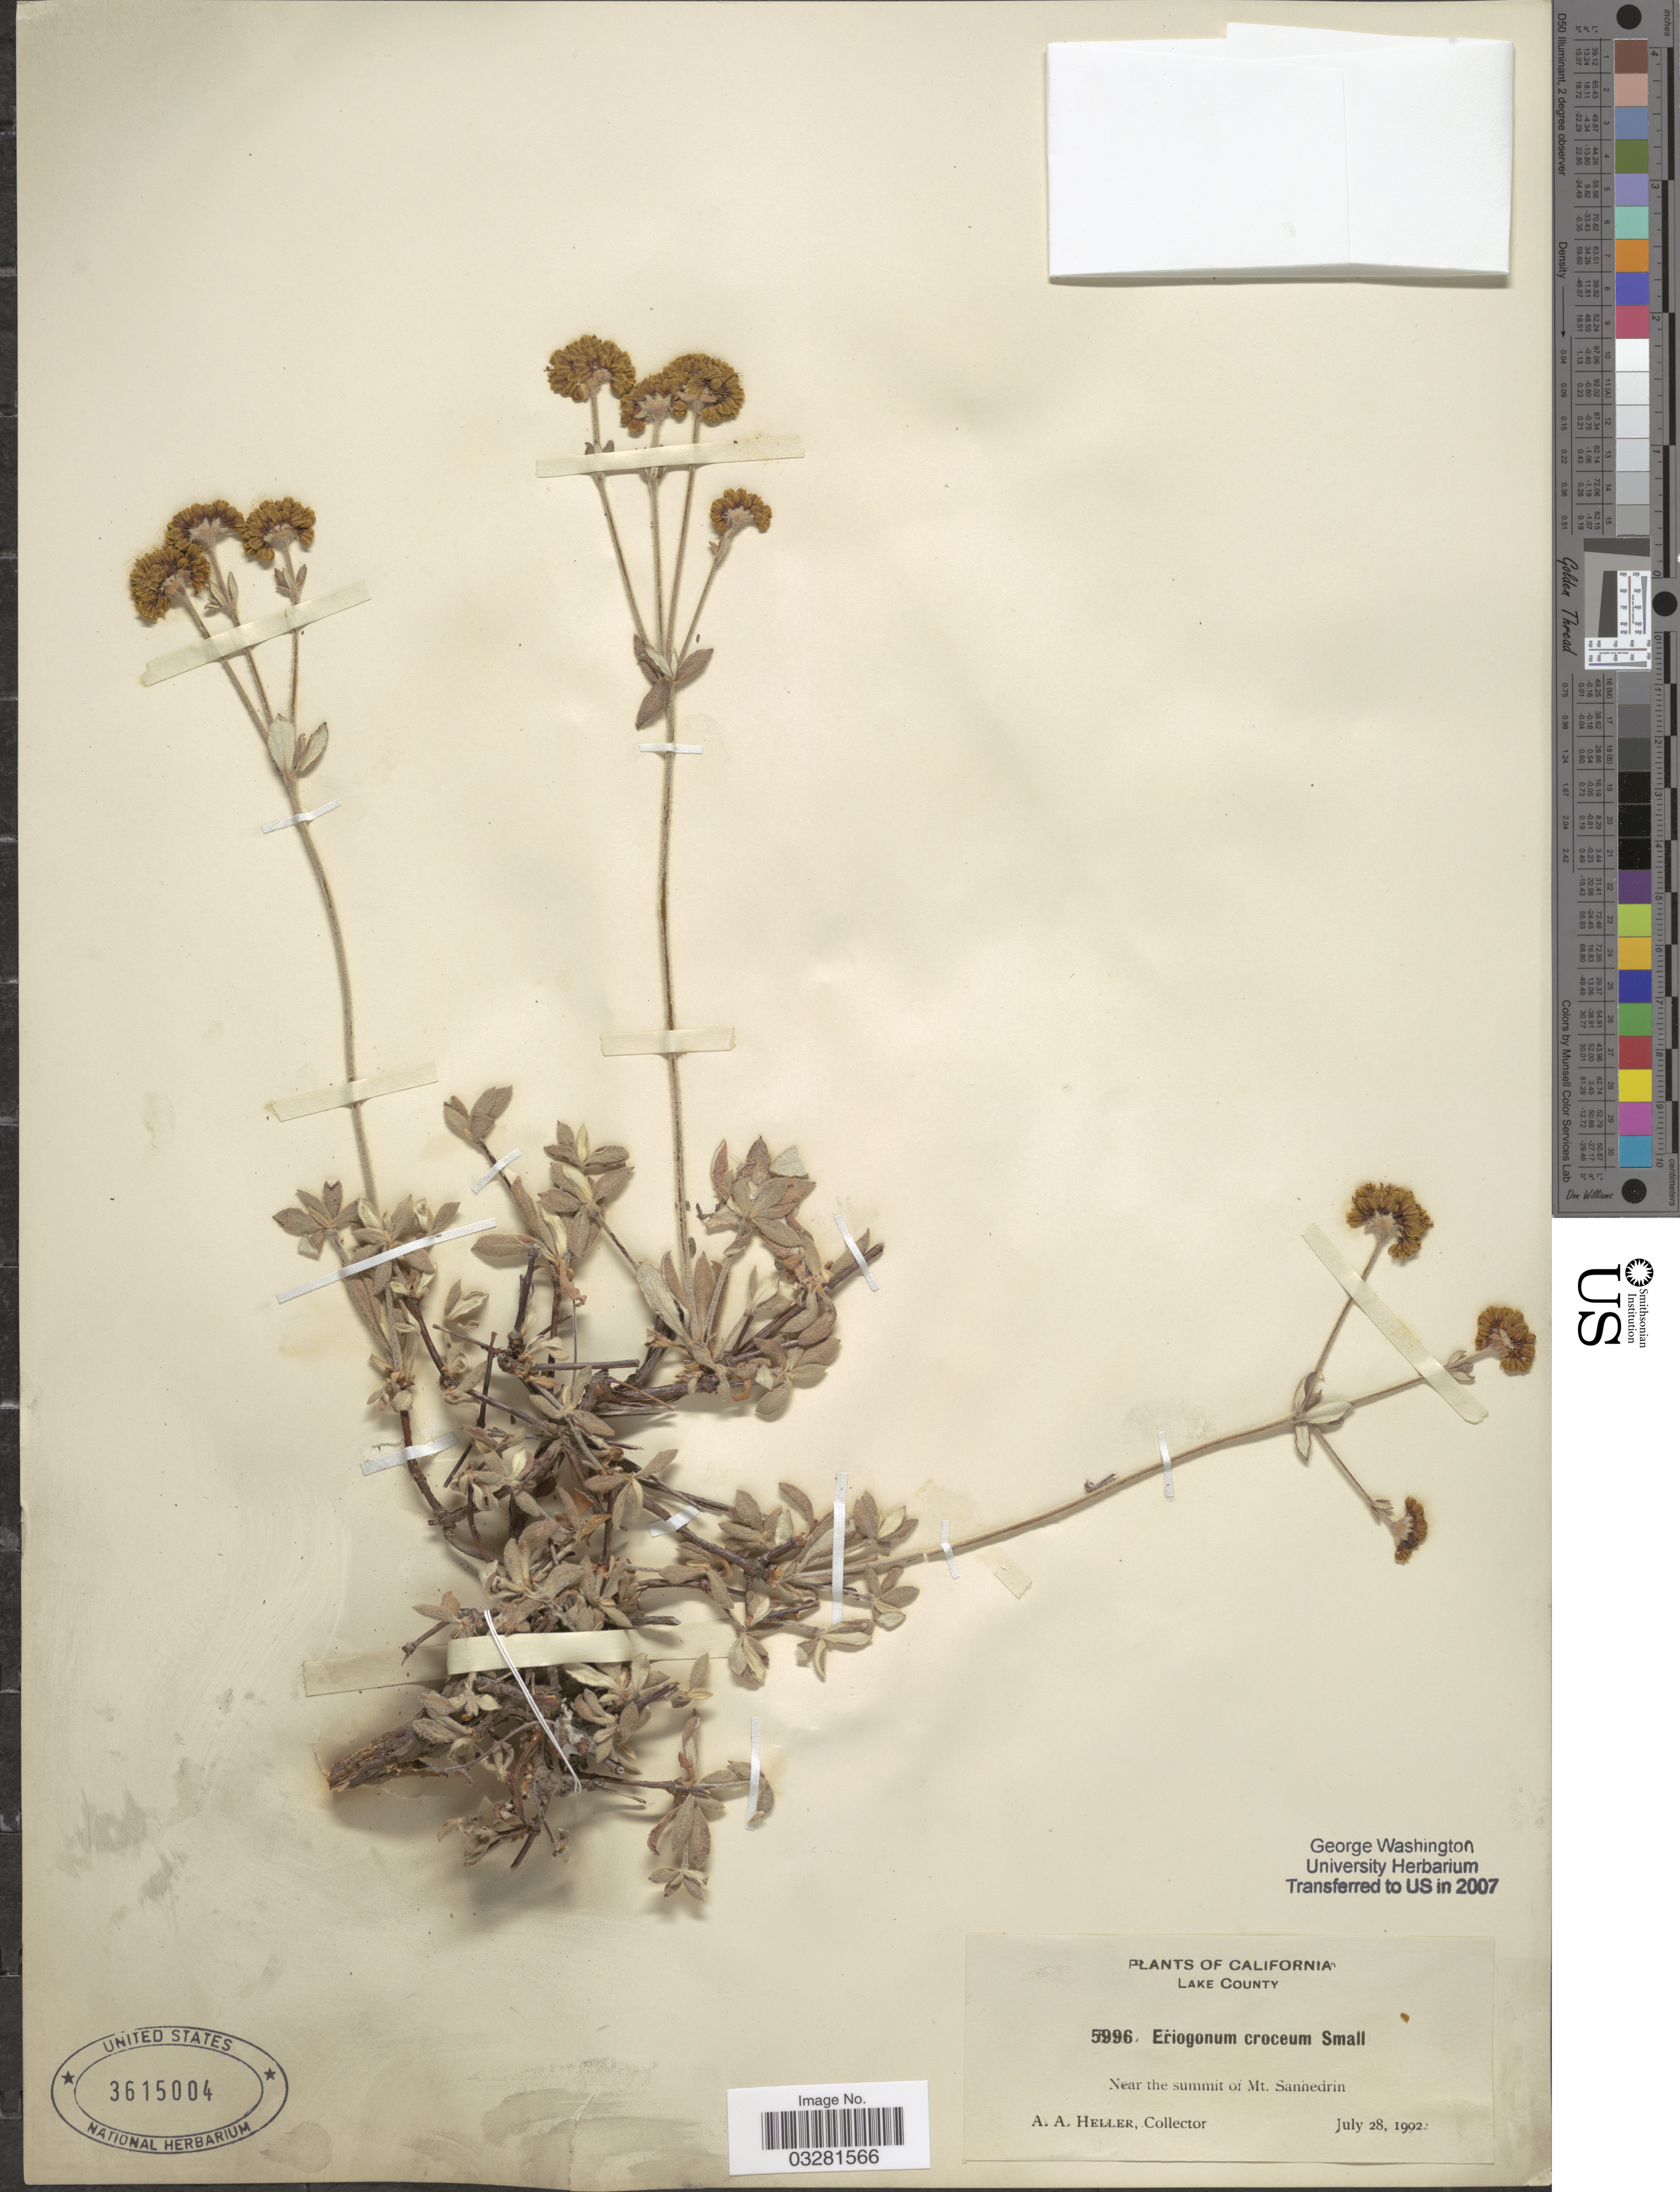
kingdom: Plantae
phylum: Tracheophyta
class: Magnoliopsida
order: Caryophyllales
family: Polygonaceae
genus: Eriogonum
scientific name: Eriogonum umbellatum var. croceum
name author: (Small) S. Stokes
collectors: A. A. Heller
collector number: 5996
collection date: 1902-07-28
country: United States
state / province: California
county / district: Lake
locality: Lake County. Near the summit of Mt. Sanhedrin.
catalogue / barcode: US 3615004